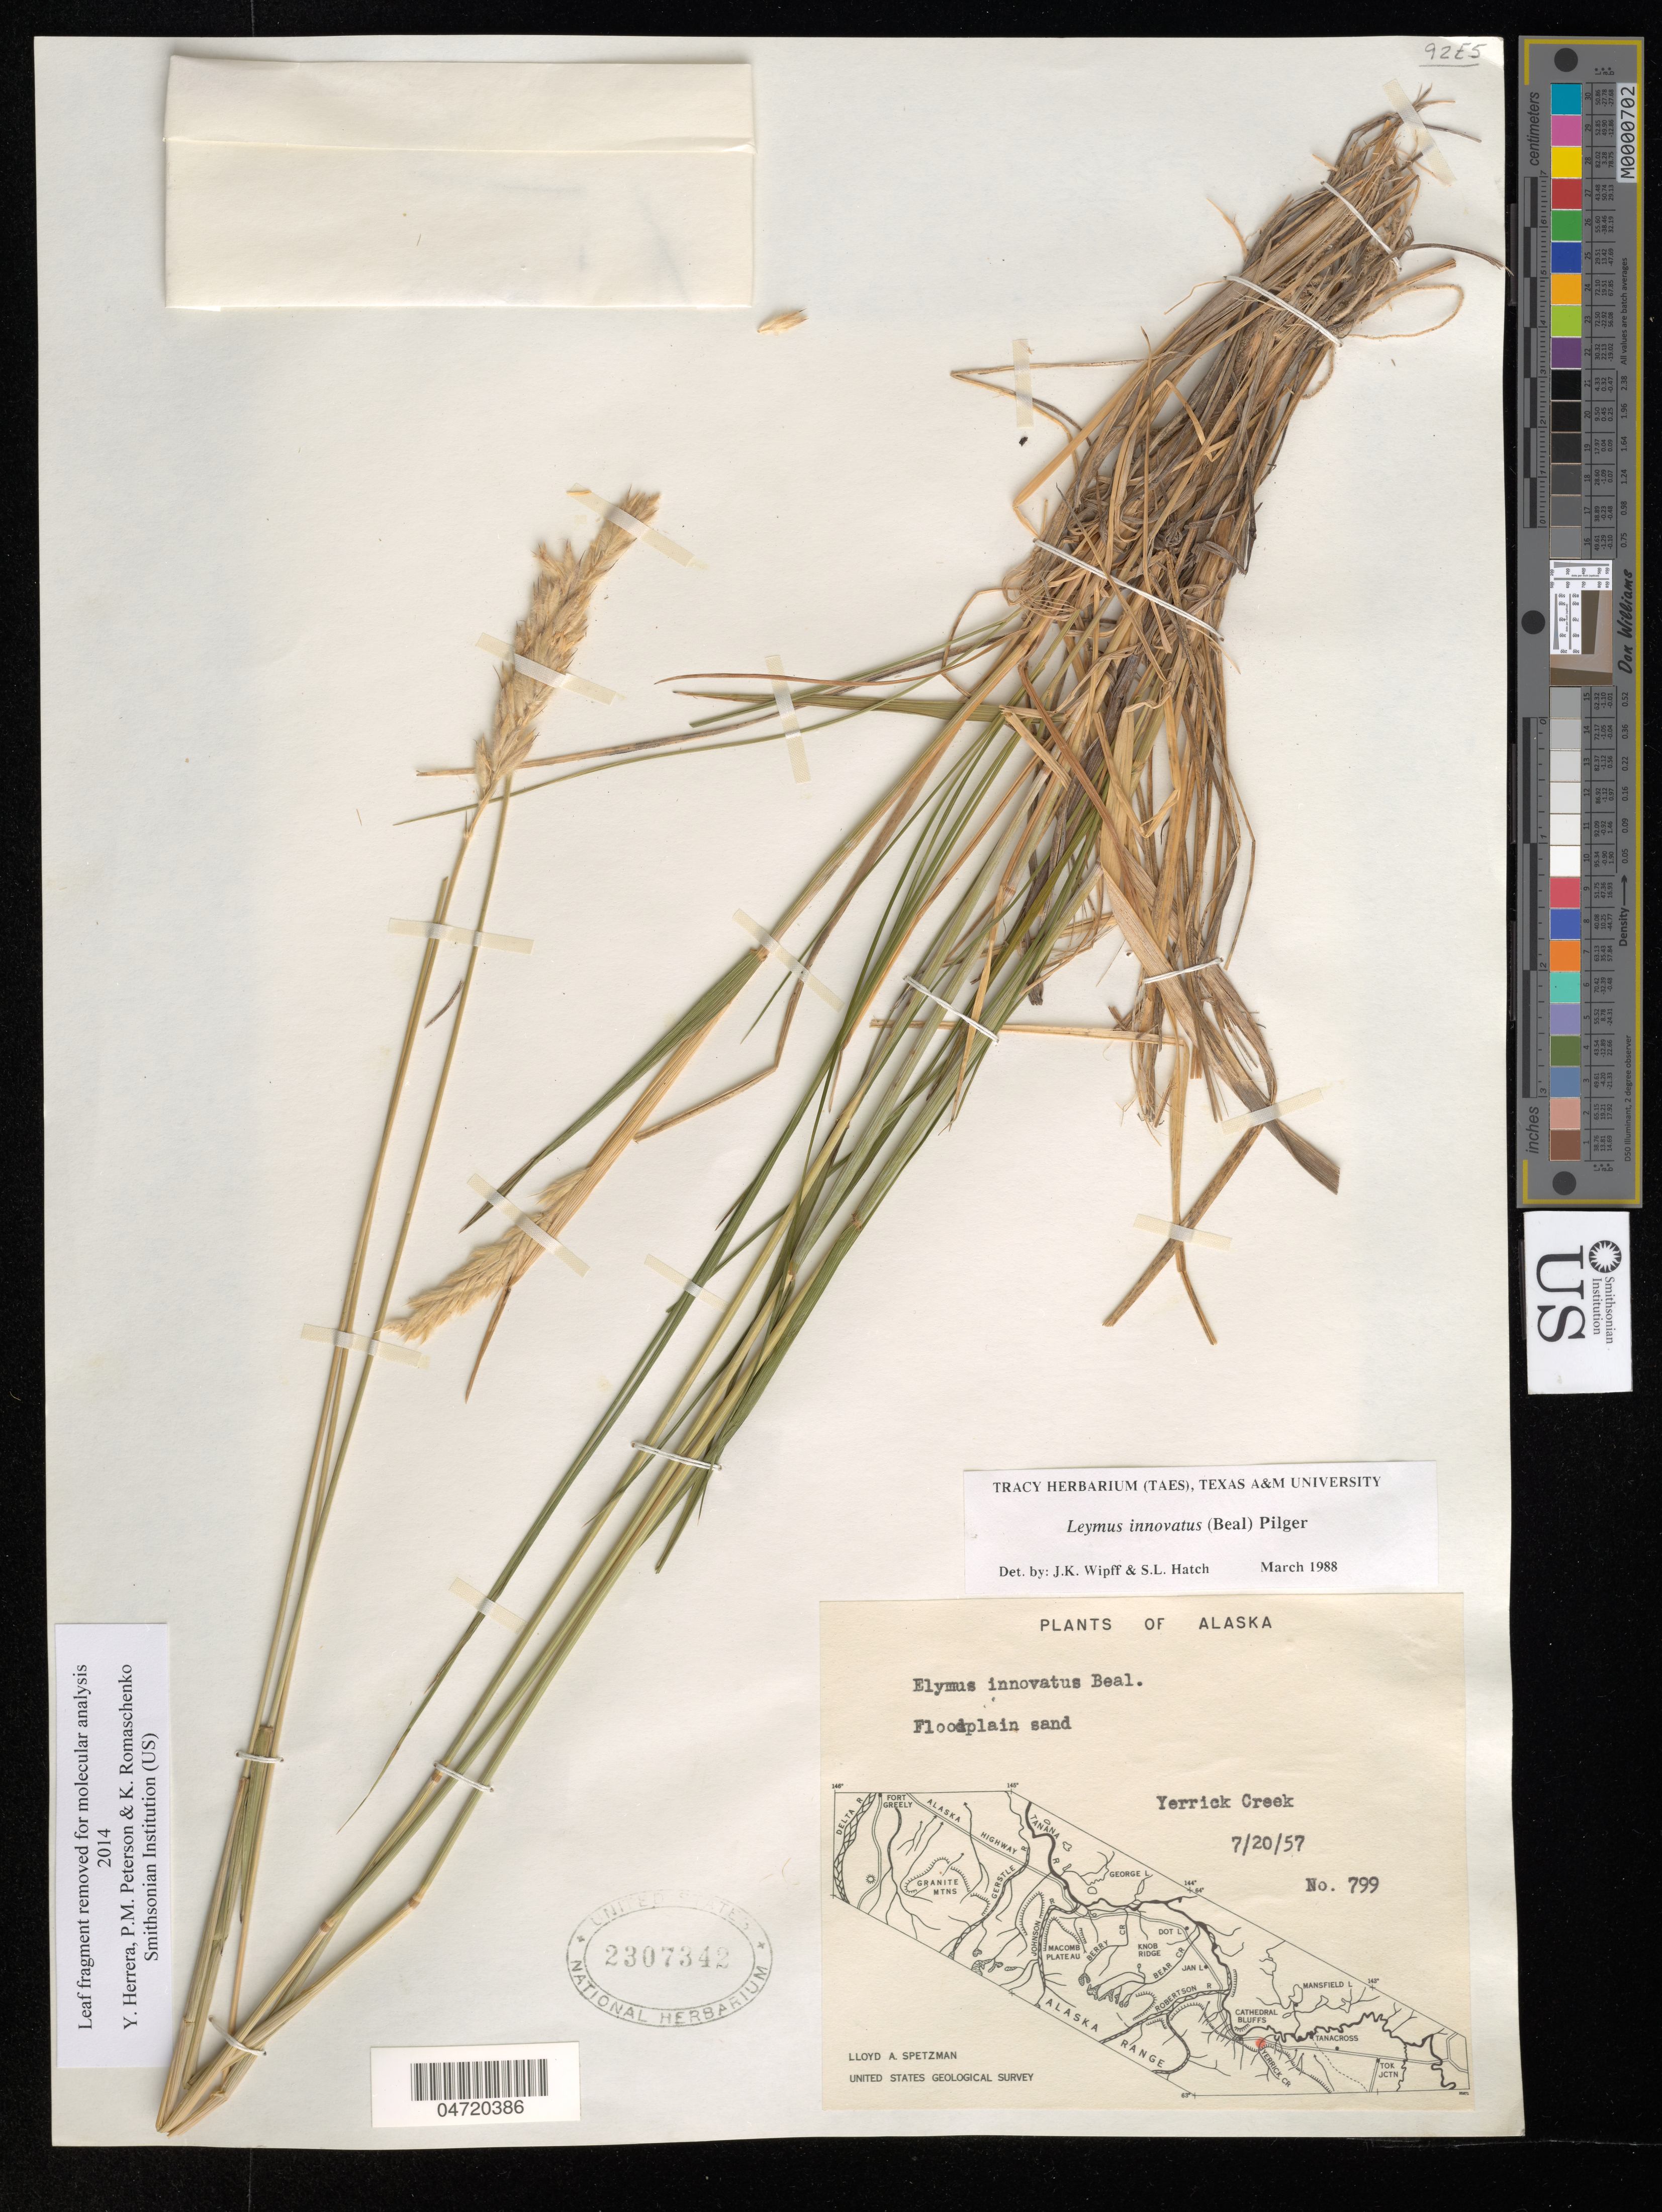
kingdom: Plantae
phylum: Tracheophyta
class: Liliopsida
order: Poales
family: Poaceae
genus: Leymus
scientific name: Leymus innovatus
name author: (W.J. Beal) Pilg.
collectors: L. Spetzman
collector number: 799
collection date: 1957-07-20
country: United States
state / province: Alaska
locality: Floodplain sand. Yerrick Creek. United States Geological Survey.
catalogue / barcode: US 2307342